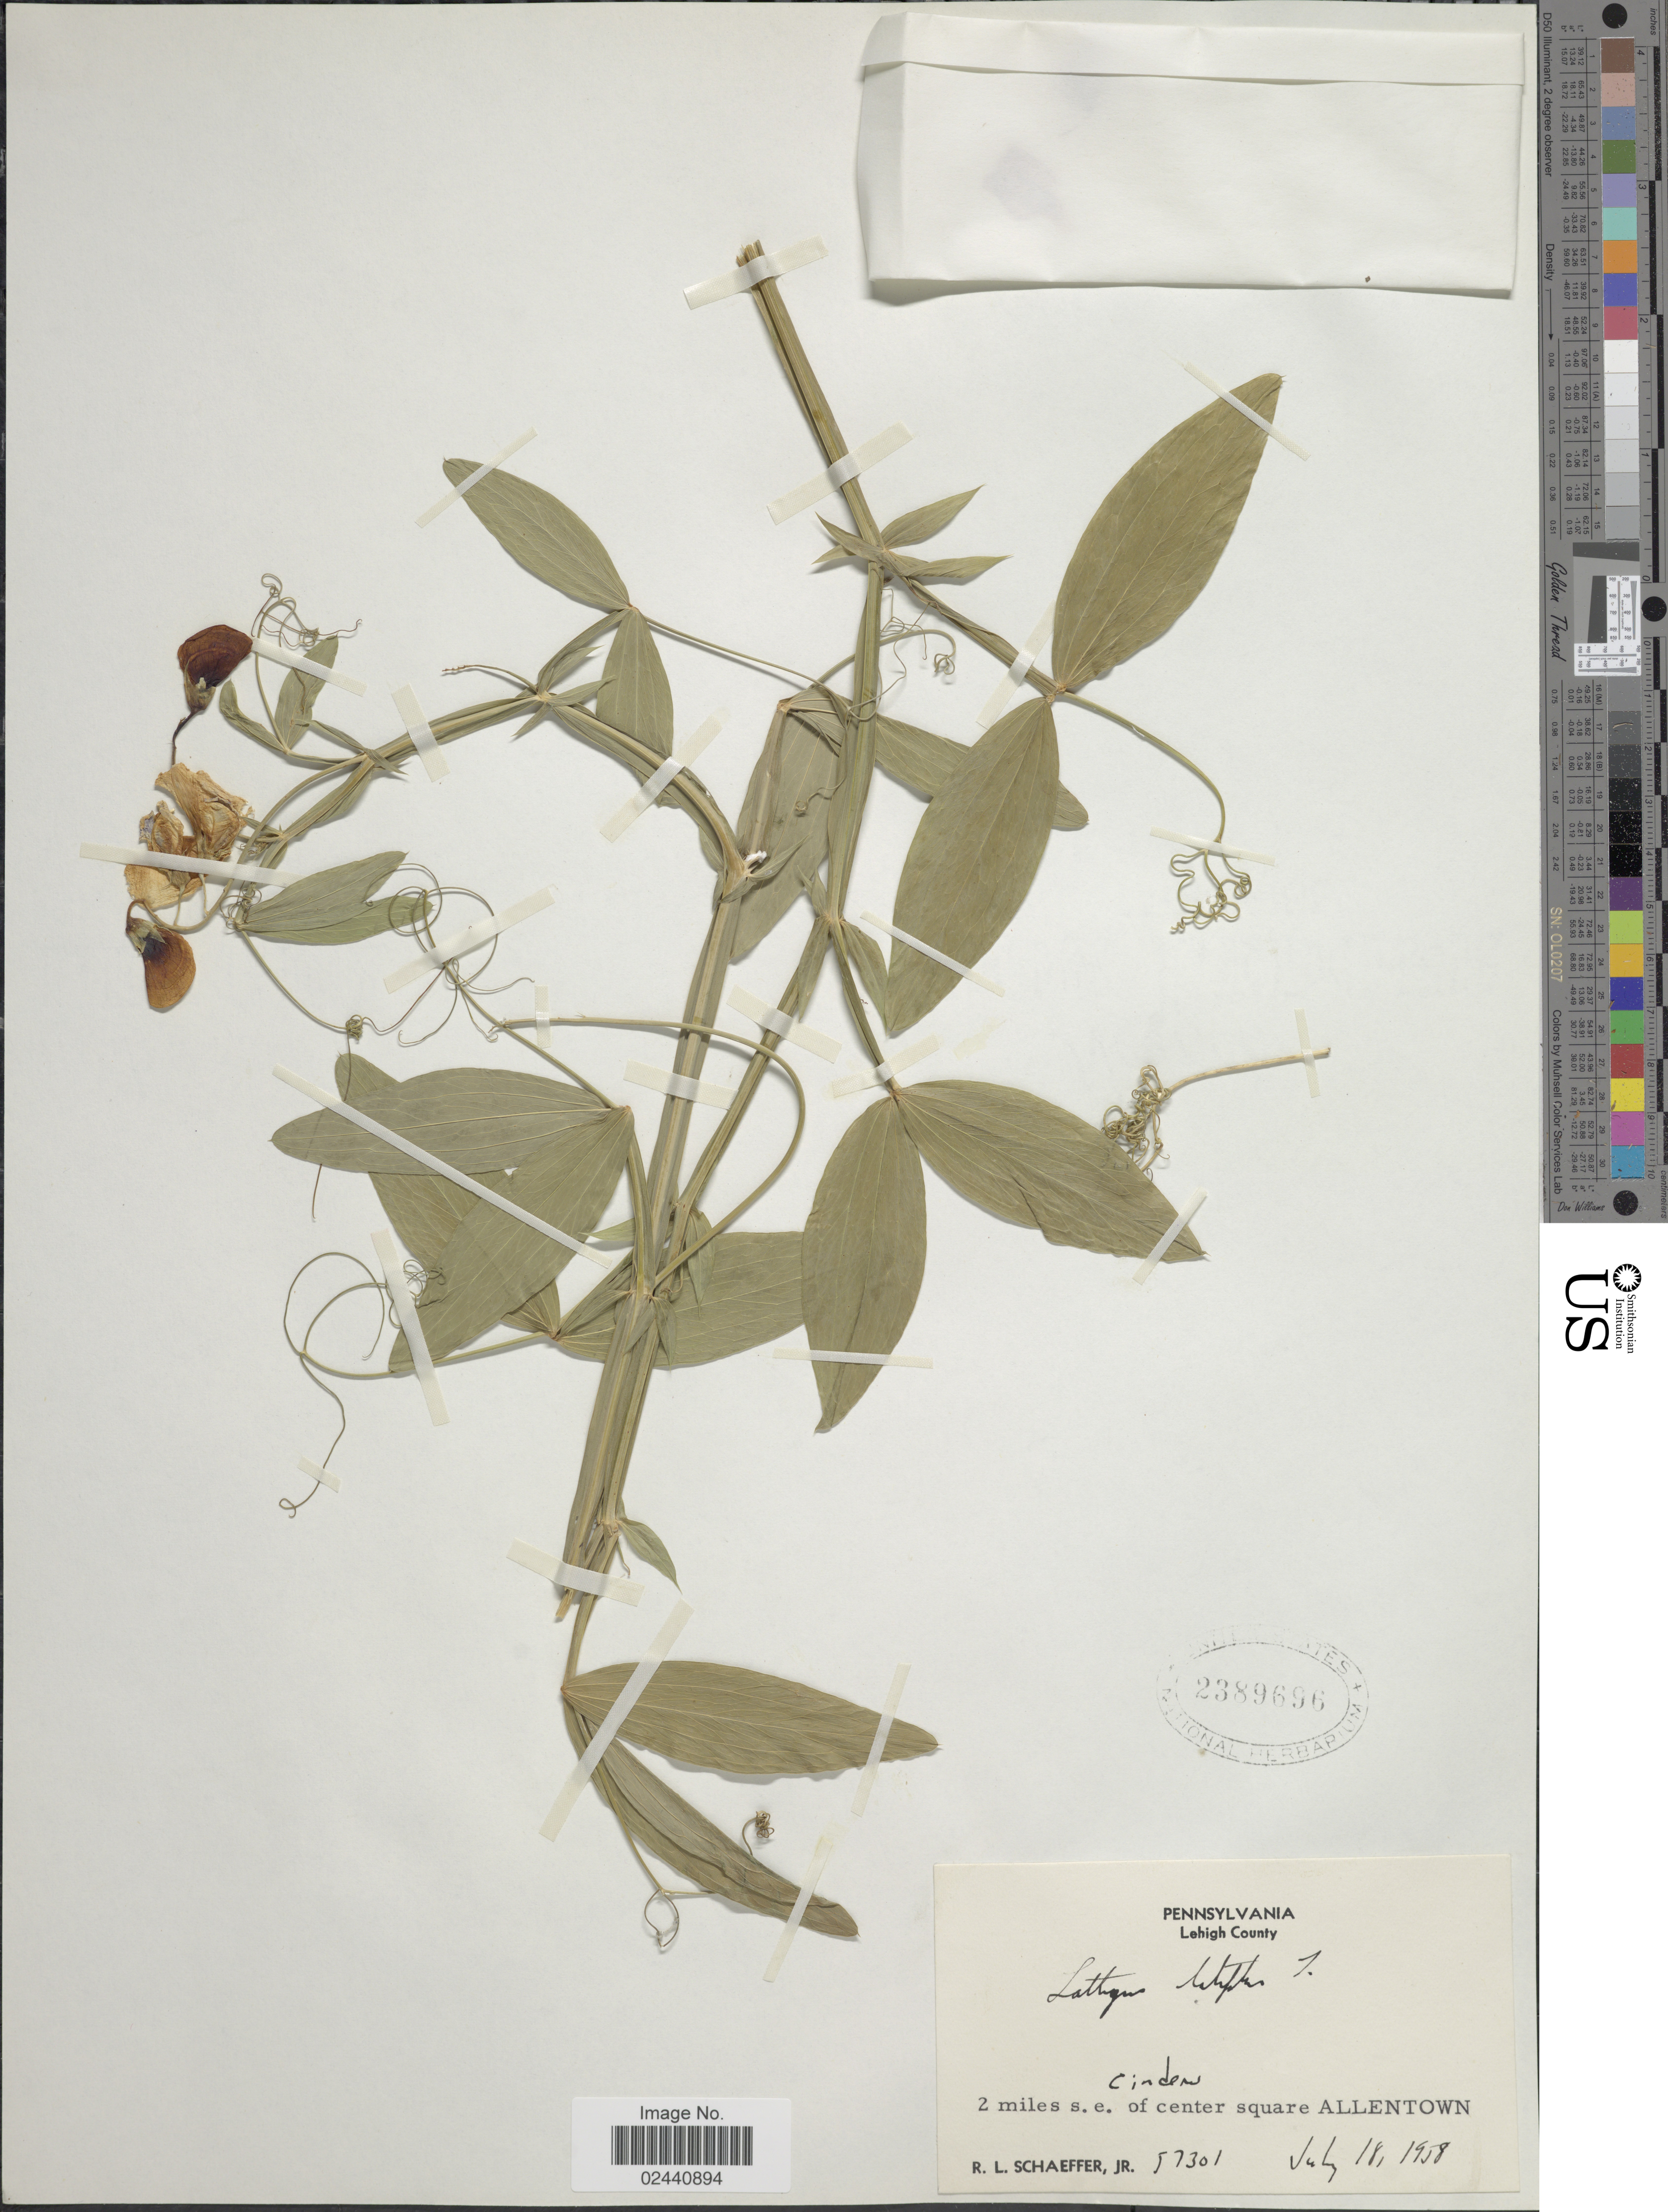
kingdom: Plantae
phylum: Tracheophyta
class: Magnoliopsida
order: Fabales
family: Fabaceae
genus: Lathyrus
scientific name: Lathyrus latifolius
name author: L.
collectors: R. L. Schaeffer Jr.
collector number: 57301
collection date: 1958-07-18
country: United States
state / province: Pennsylvania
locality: Lehigh County, 2 miles s.e. of center square Allentown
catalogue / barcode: US 2389696